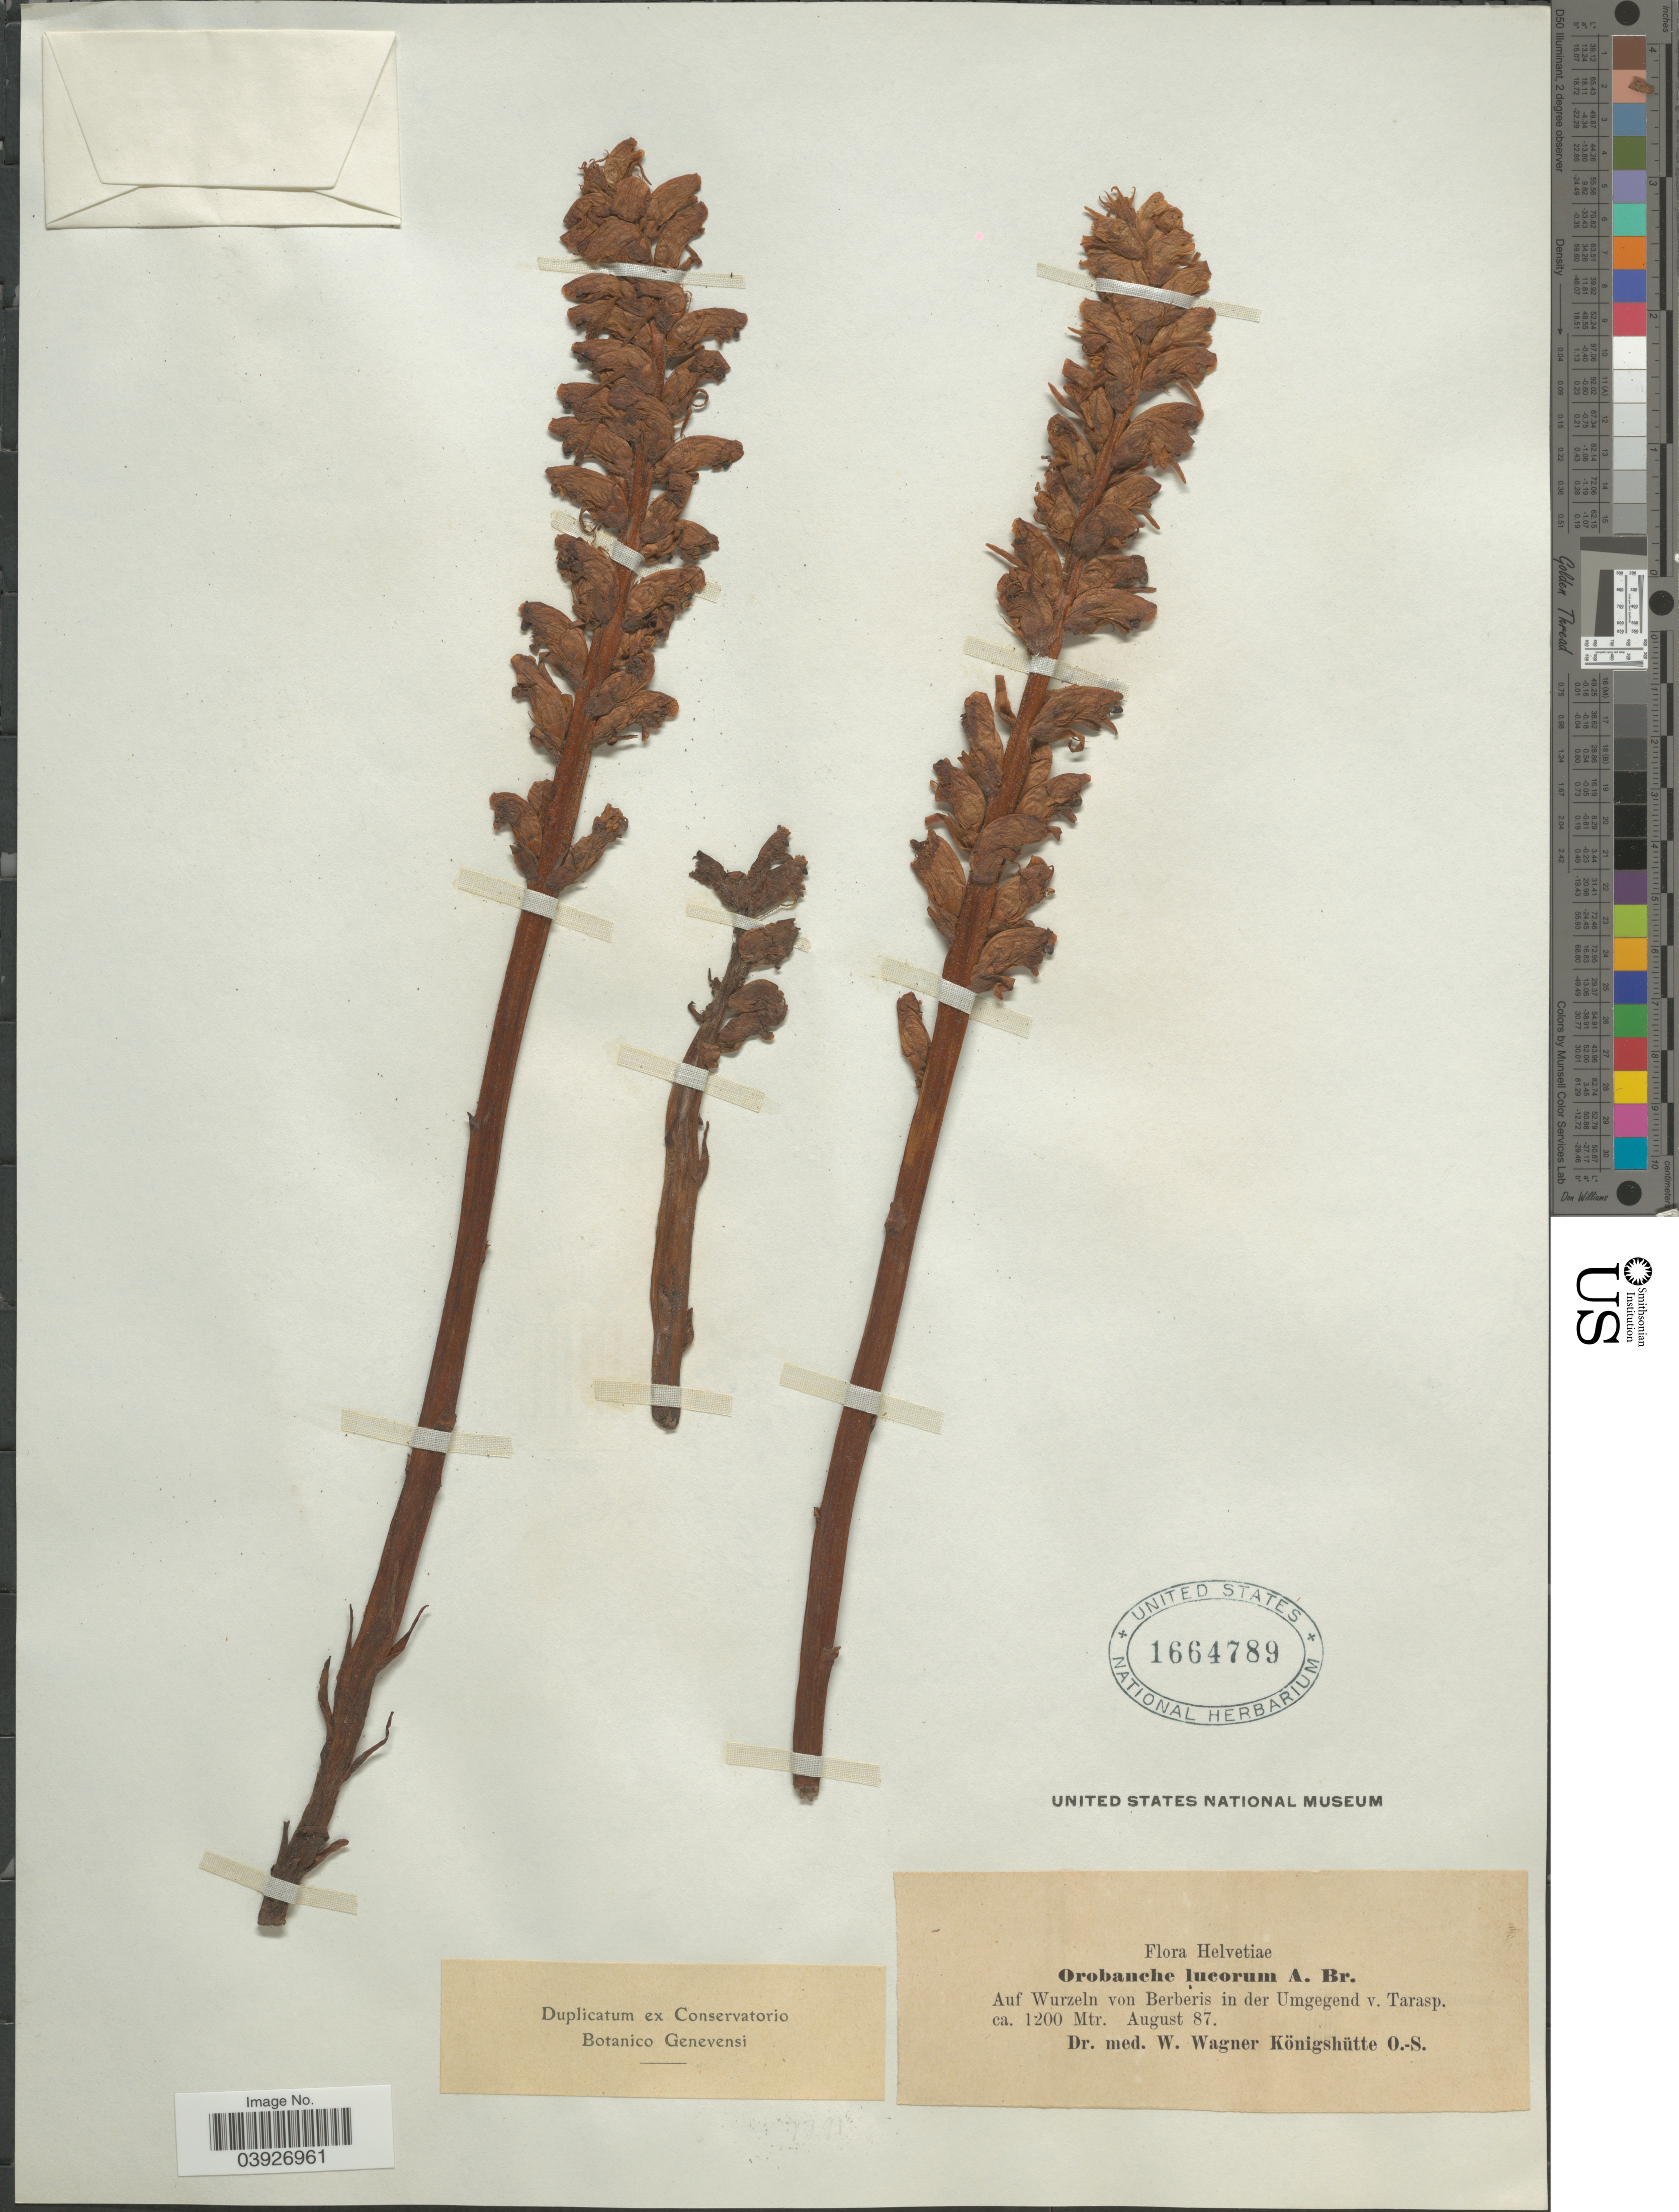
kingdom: Plantae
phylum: Tracheophyta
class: Magnoliopsida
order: Lamiales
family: Orobanchaceae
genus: Orobanche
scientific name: Orobanche lucorum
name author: A. Braun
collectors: W. Wagner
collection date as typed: Transcribed d/m/y: /8/87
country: Switzerland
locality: Helvetiae. Auf Wurzeln von Berberis in der Umgegend v. Tarasp.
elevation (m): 1200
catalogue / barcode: US 1664789